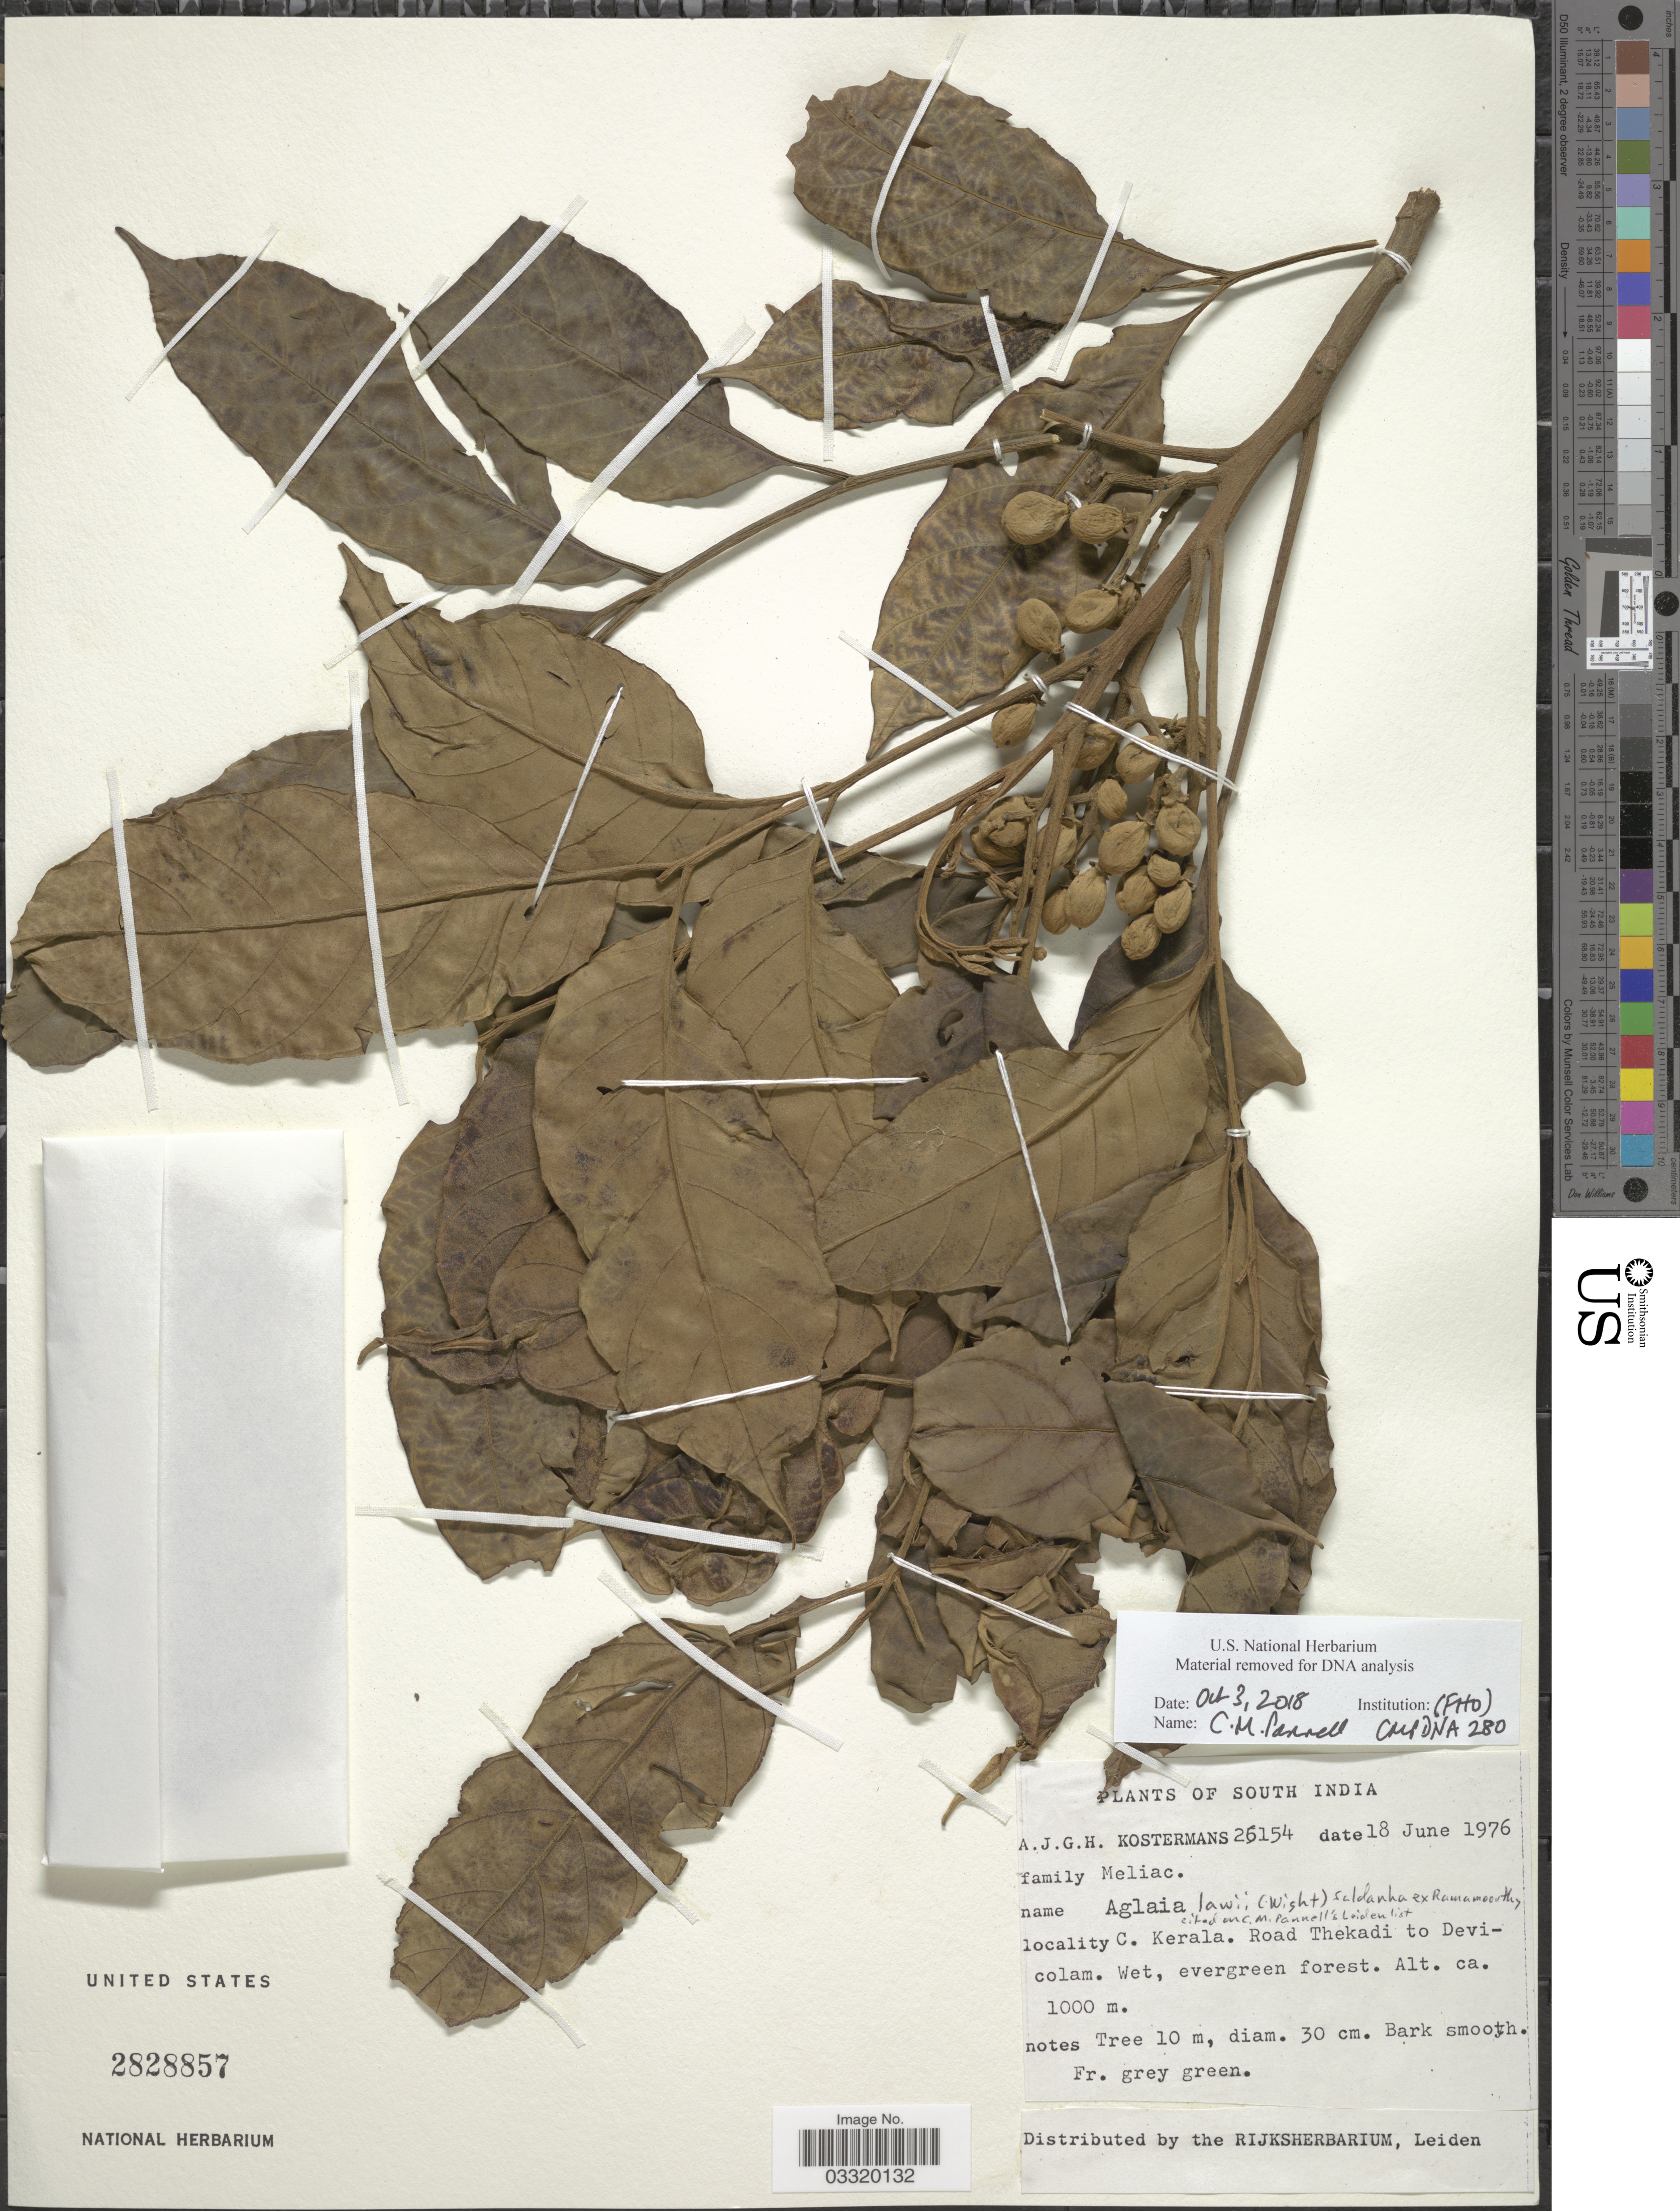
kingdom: Plantae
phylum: Tracheophyta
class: Magnoliopsida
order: Sapindales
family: Meliaceae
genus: Aglaia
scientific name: Aglaia lawii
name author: (Wight) C.J. Saldanha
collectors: A. J. G. Kostermans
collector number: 26154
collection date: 1976-06-18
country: India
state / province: Kerala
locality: South India. C. Kerala. Road Thekadi to Devicolam.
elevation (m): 1000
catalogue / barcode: US 2828857